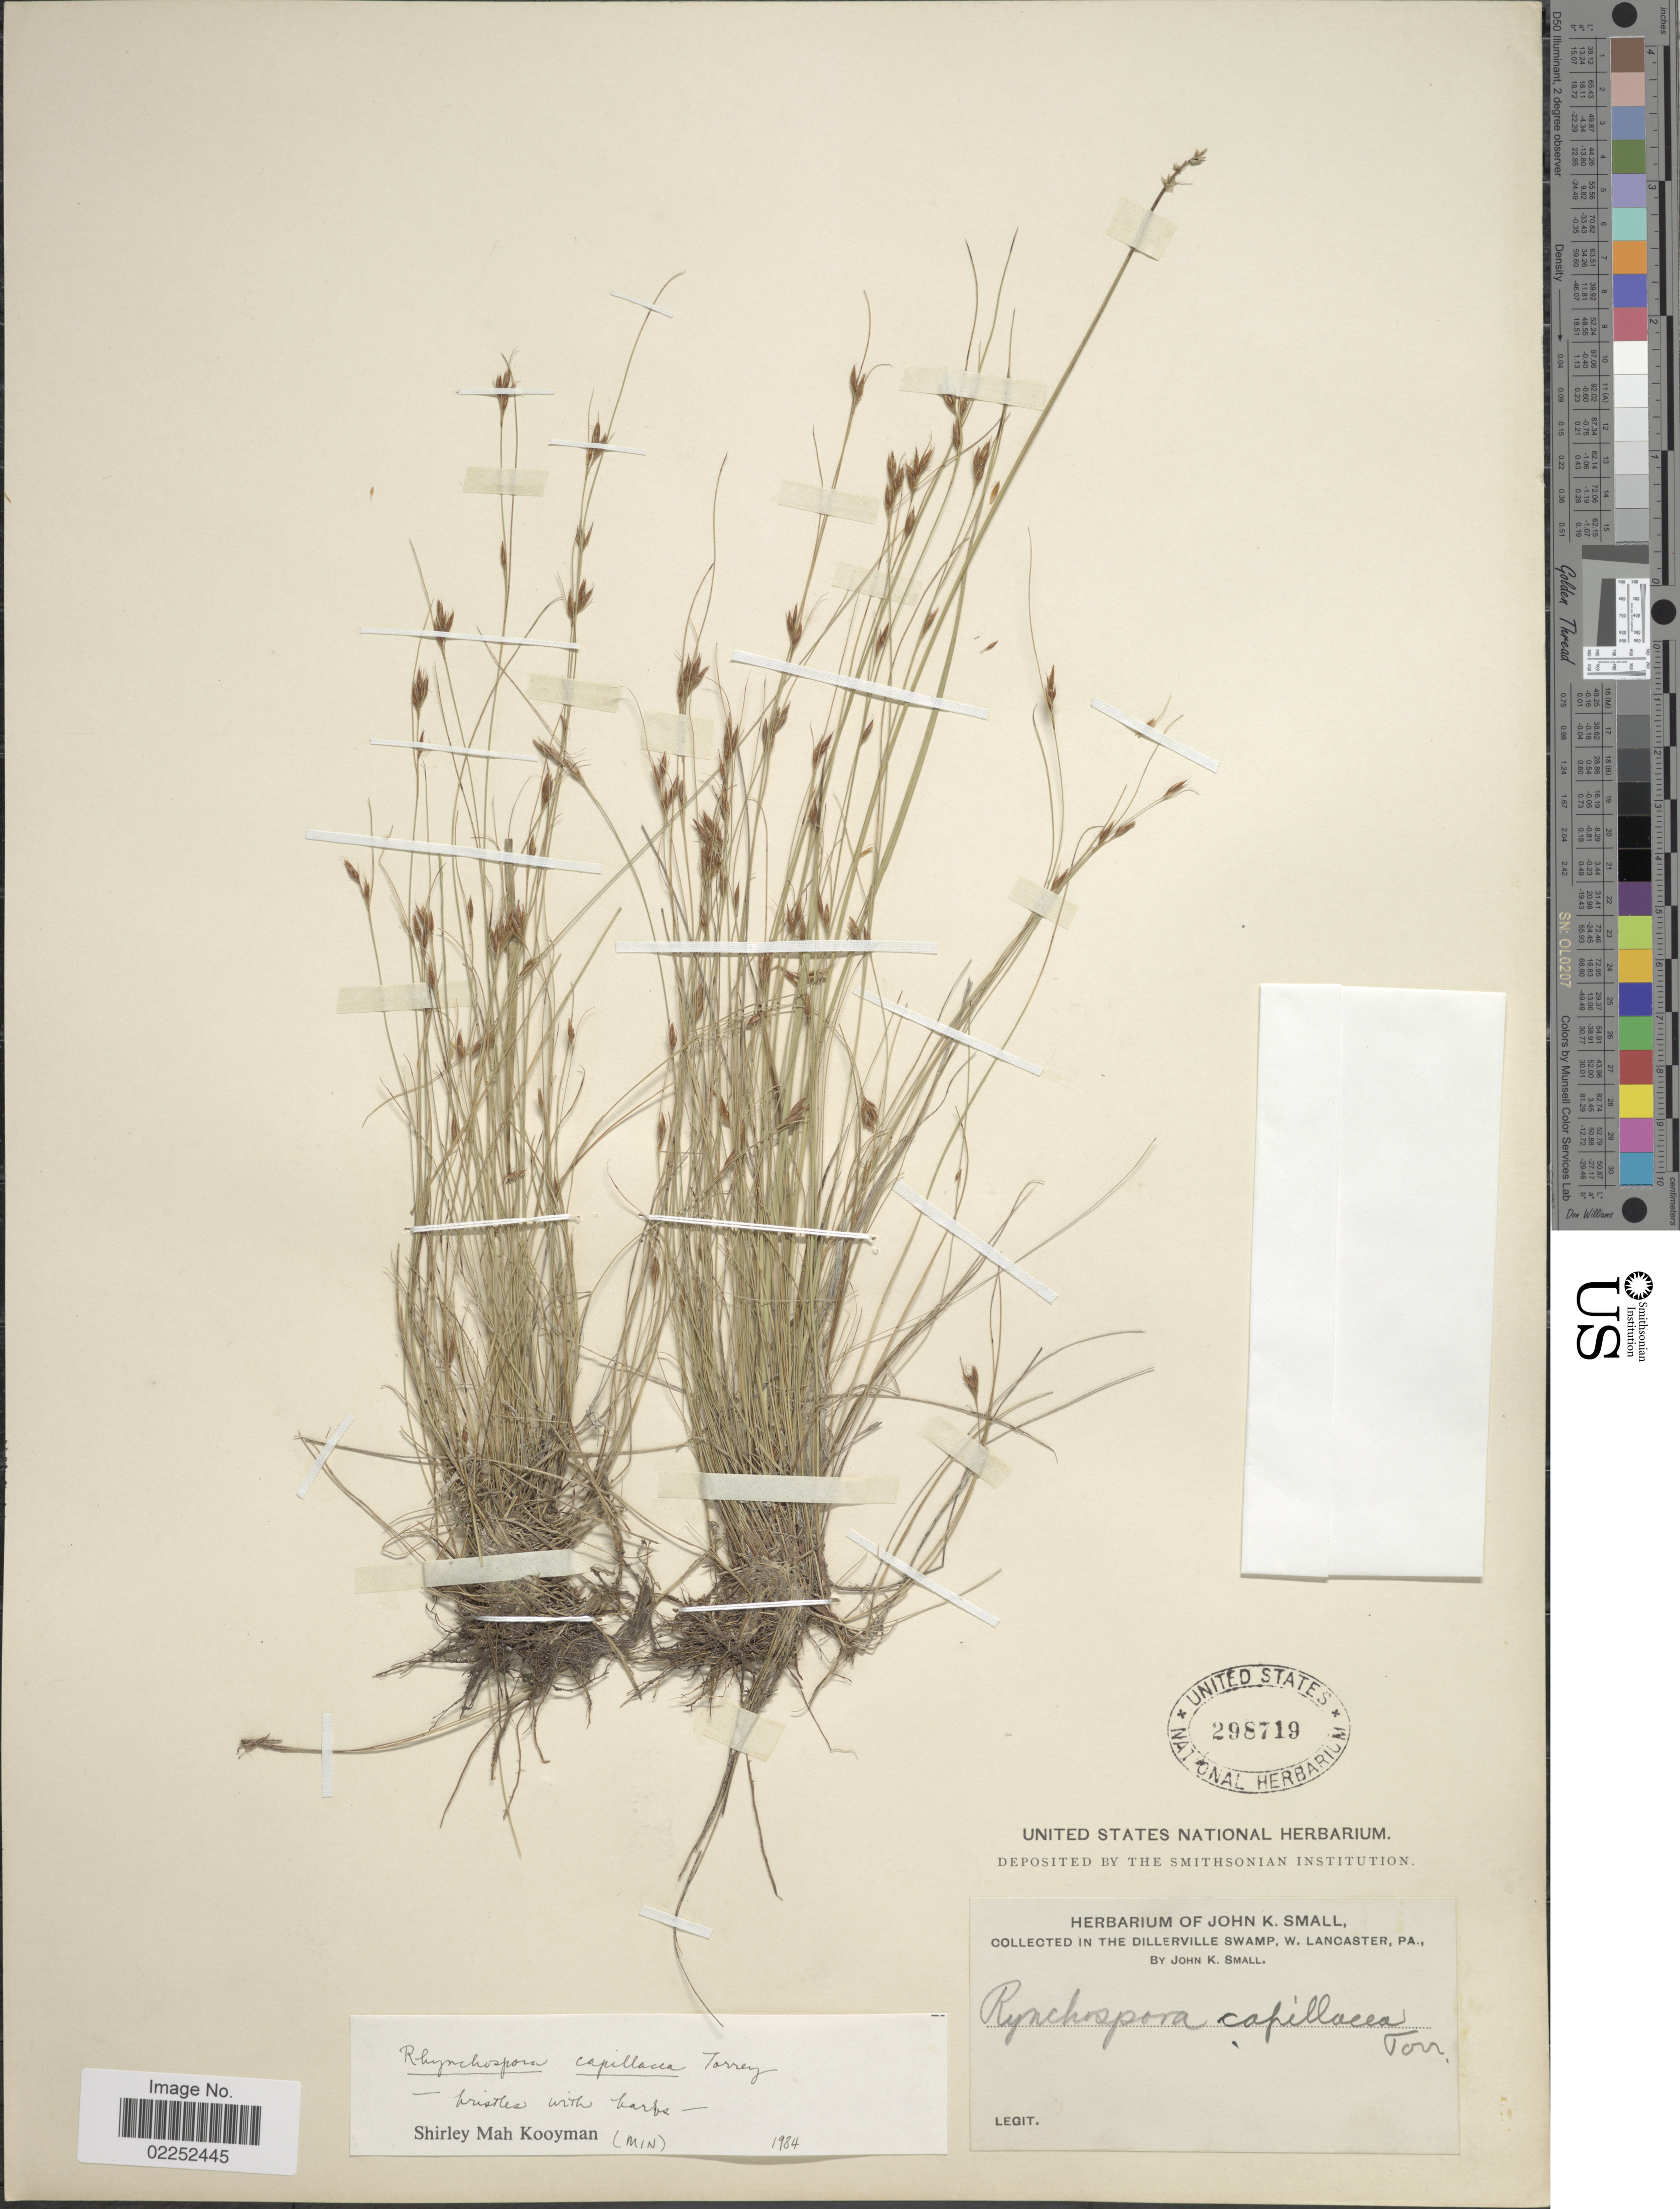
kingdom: Plantae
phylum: Tracheophyta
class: Liliopsida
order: Poales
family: Cyperaceae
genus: Rhynchospora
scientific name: Rhynchospora capillacea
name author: Torr.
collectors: J. K. Small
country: United States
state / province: Pennsylvania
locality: In the Dillerville Swamp, W. Lancaster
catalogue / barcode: US 298719